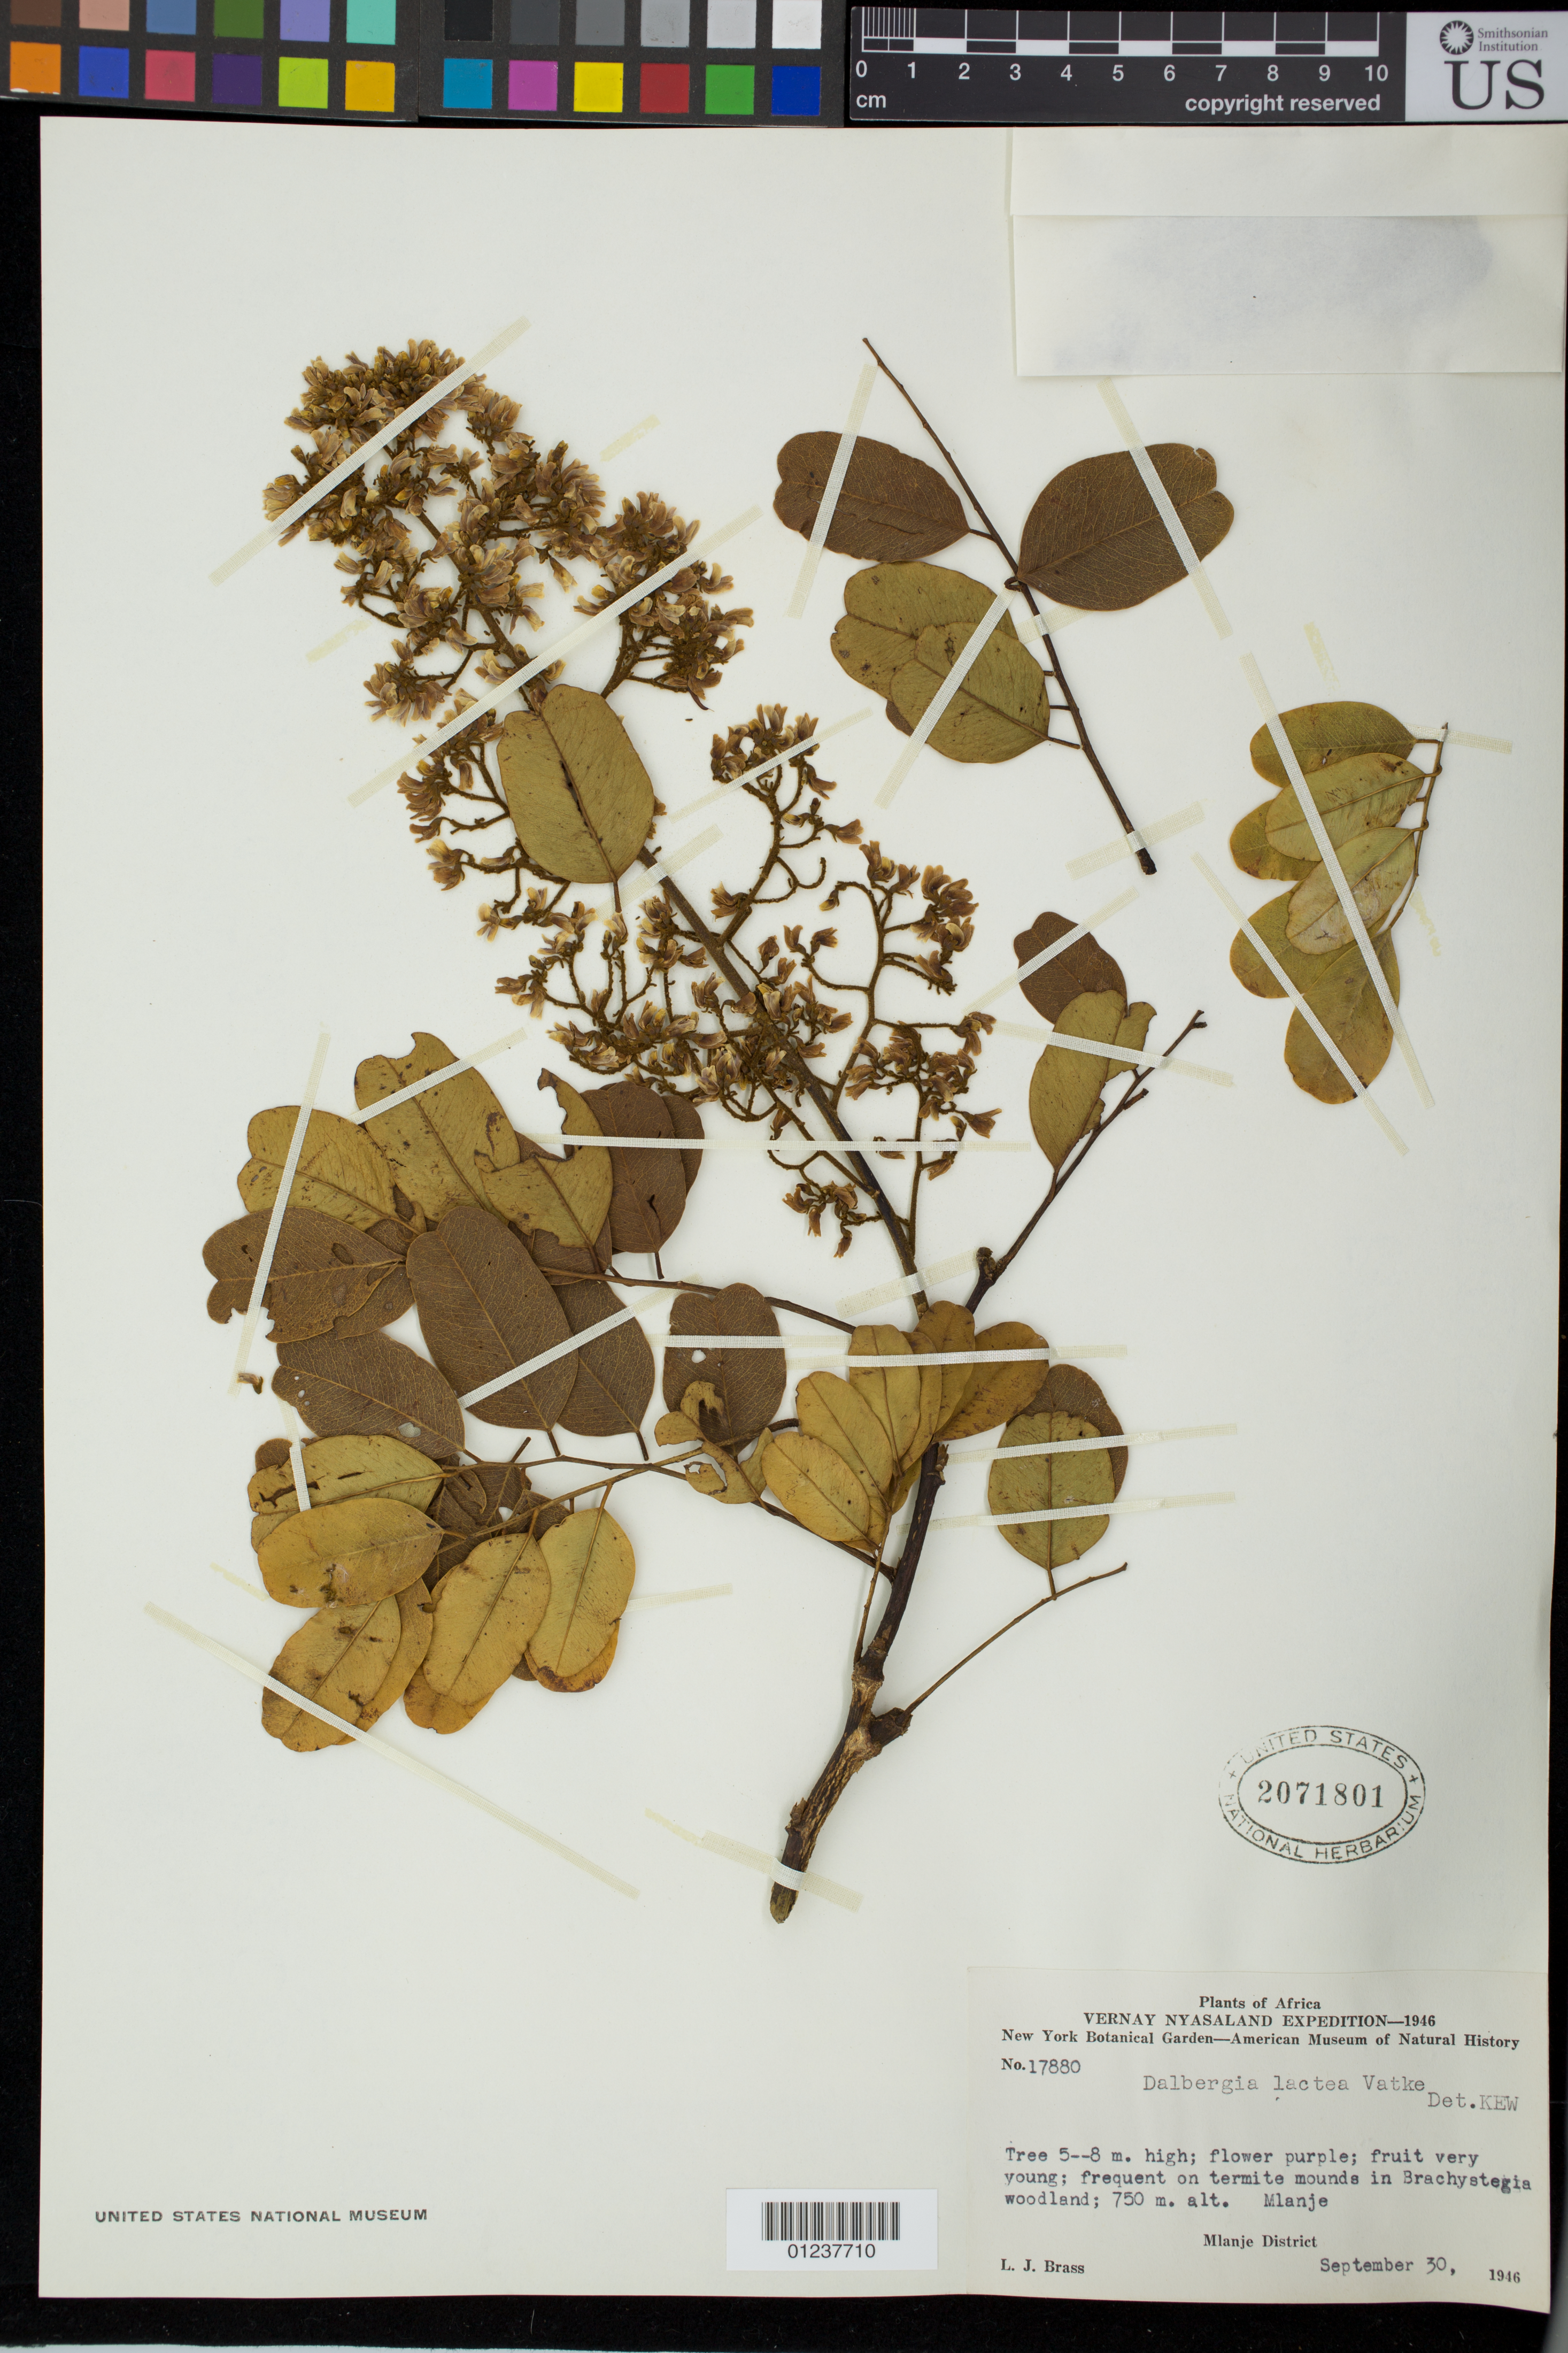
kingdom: Plantae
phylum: Tracheophyta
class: Magnoliopsida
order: Fabales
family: Fabaceae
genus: Dalbergia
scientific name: Dalbergia lactea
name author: Vatke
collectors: L. J. Brass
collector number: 17880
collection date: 1946-09-30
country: Malawi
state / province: Southern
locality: frequent on termite mounds in Brachystegia woodland; Mlanje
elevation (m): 750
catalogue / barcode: US 2071801